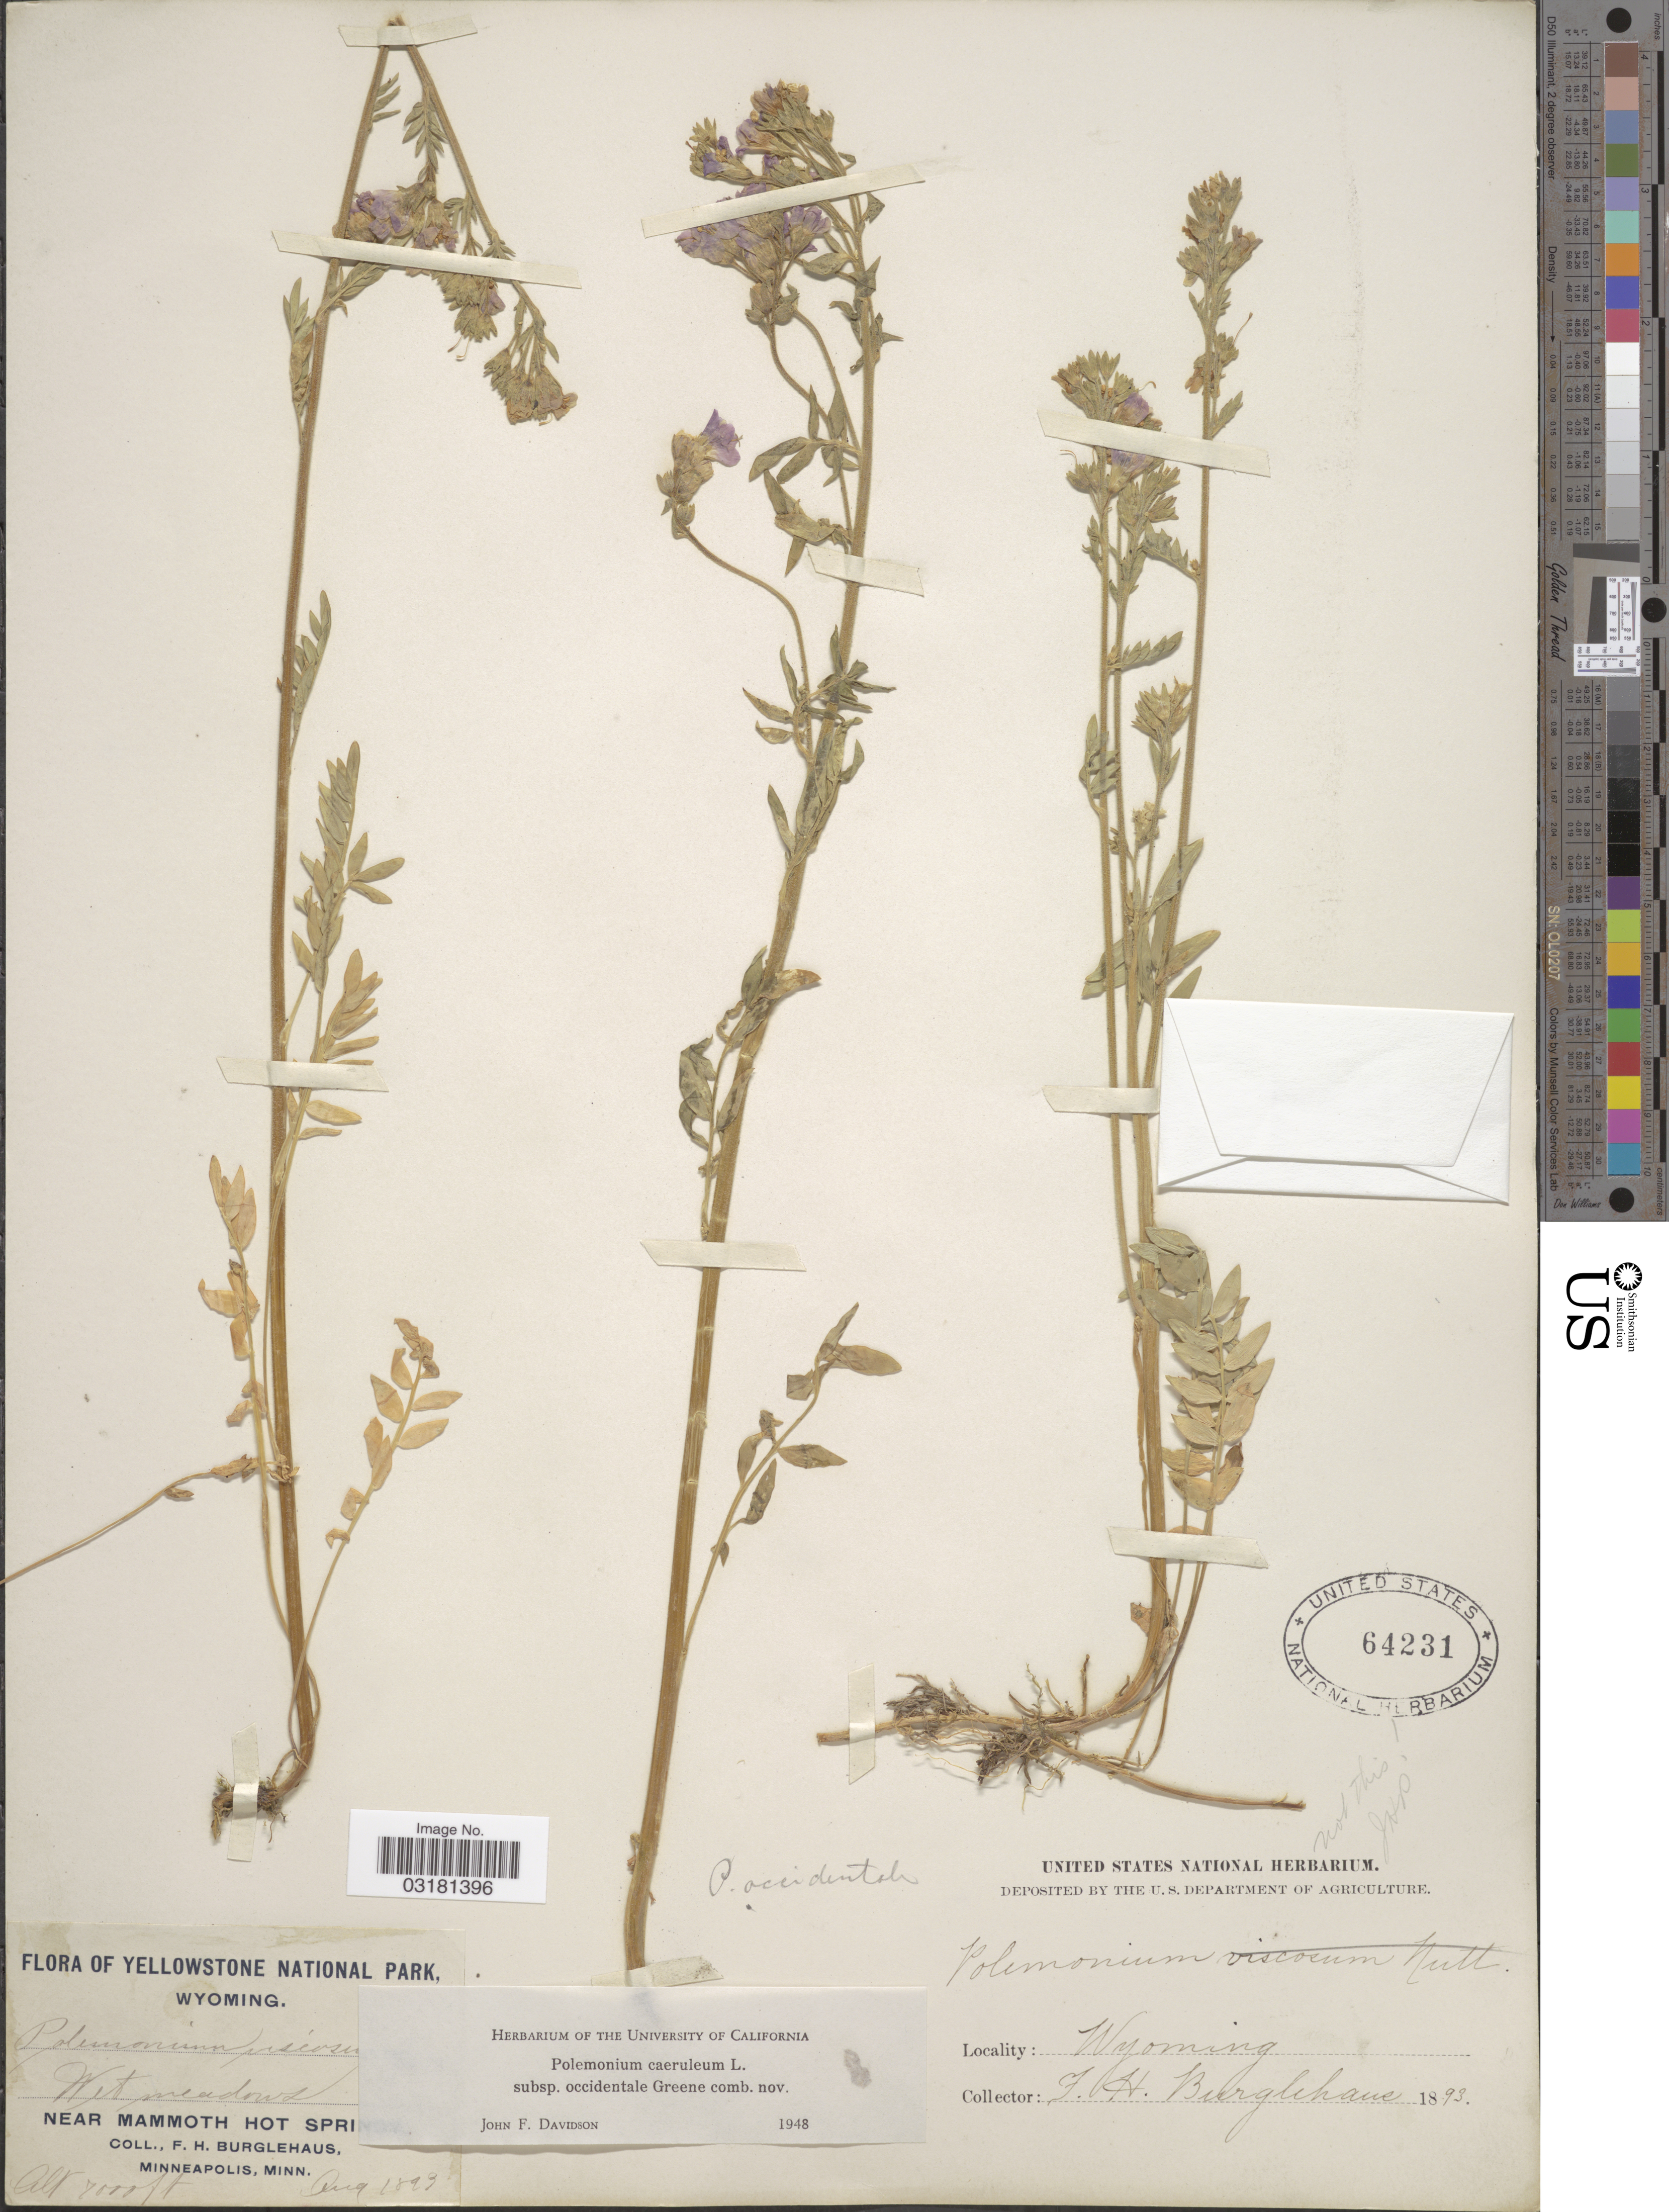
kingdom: Plantae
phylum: Tracheophyta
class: Magnoliopsida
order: Ericales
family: Polemoniaceae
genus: Polemonium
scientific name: Polemonium occidentale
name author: Greene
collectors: F. Burglehaus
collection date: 1893-08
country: United States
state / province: Wyoming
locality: Yellowstone National Park. Near Mammoth Hot Springs.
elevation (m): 2134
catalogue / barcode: US 64231